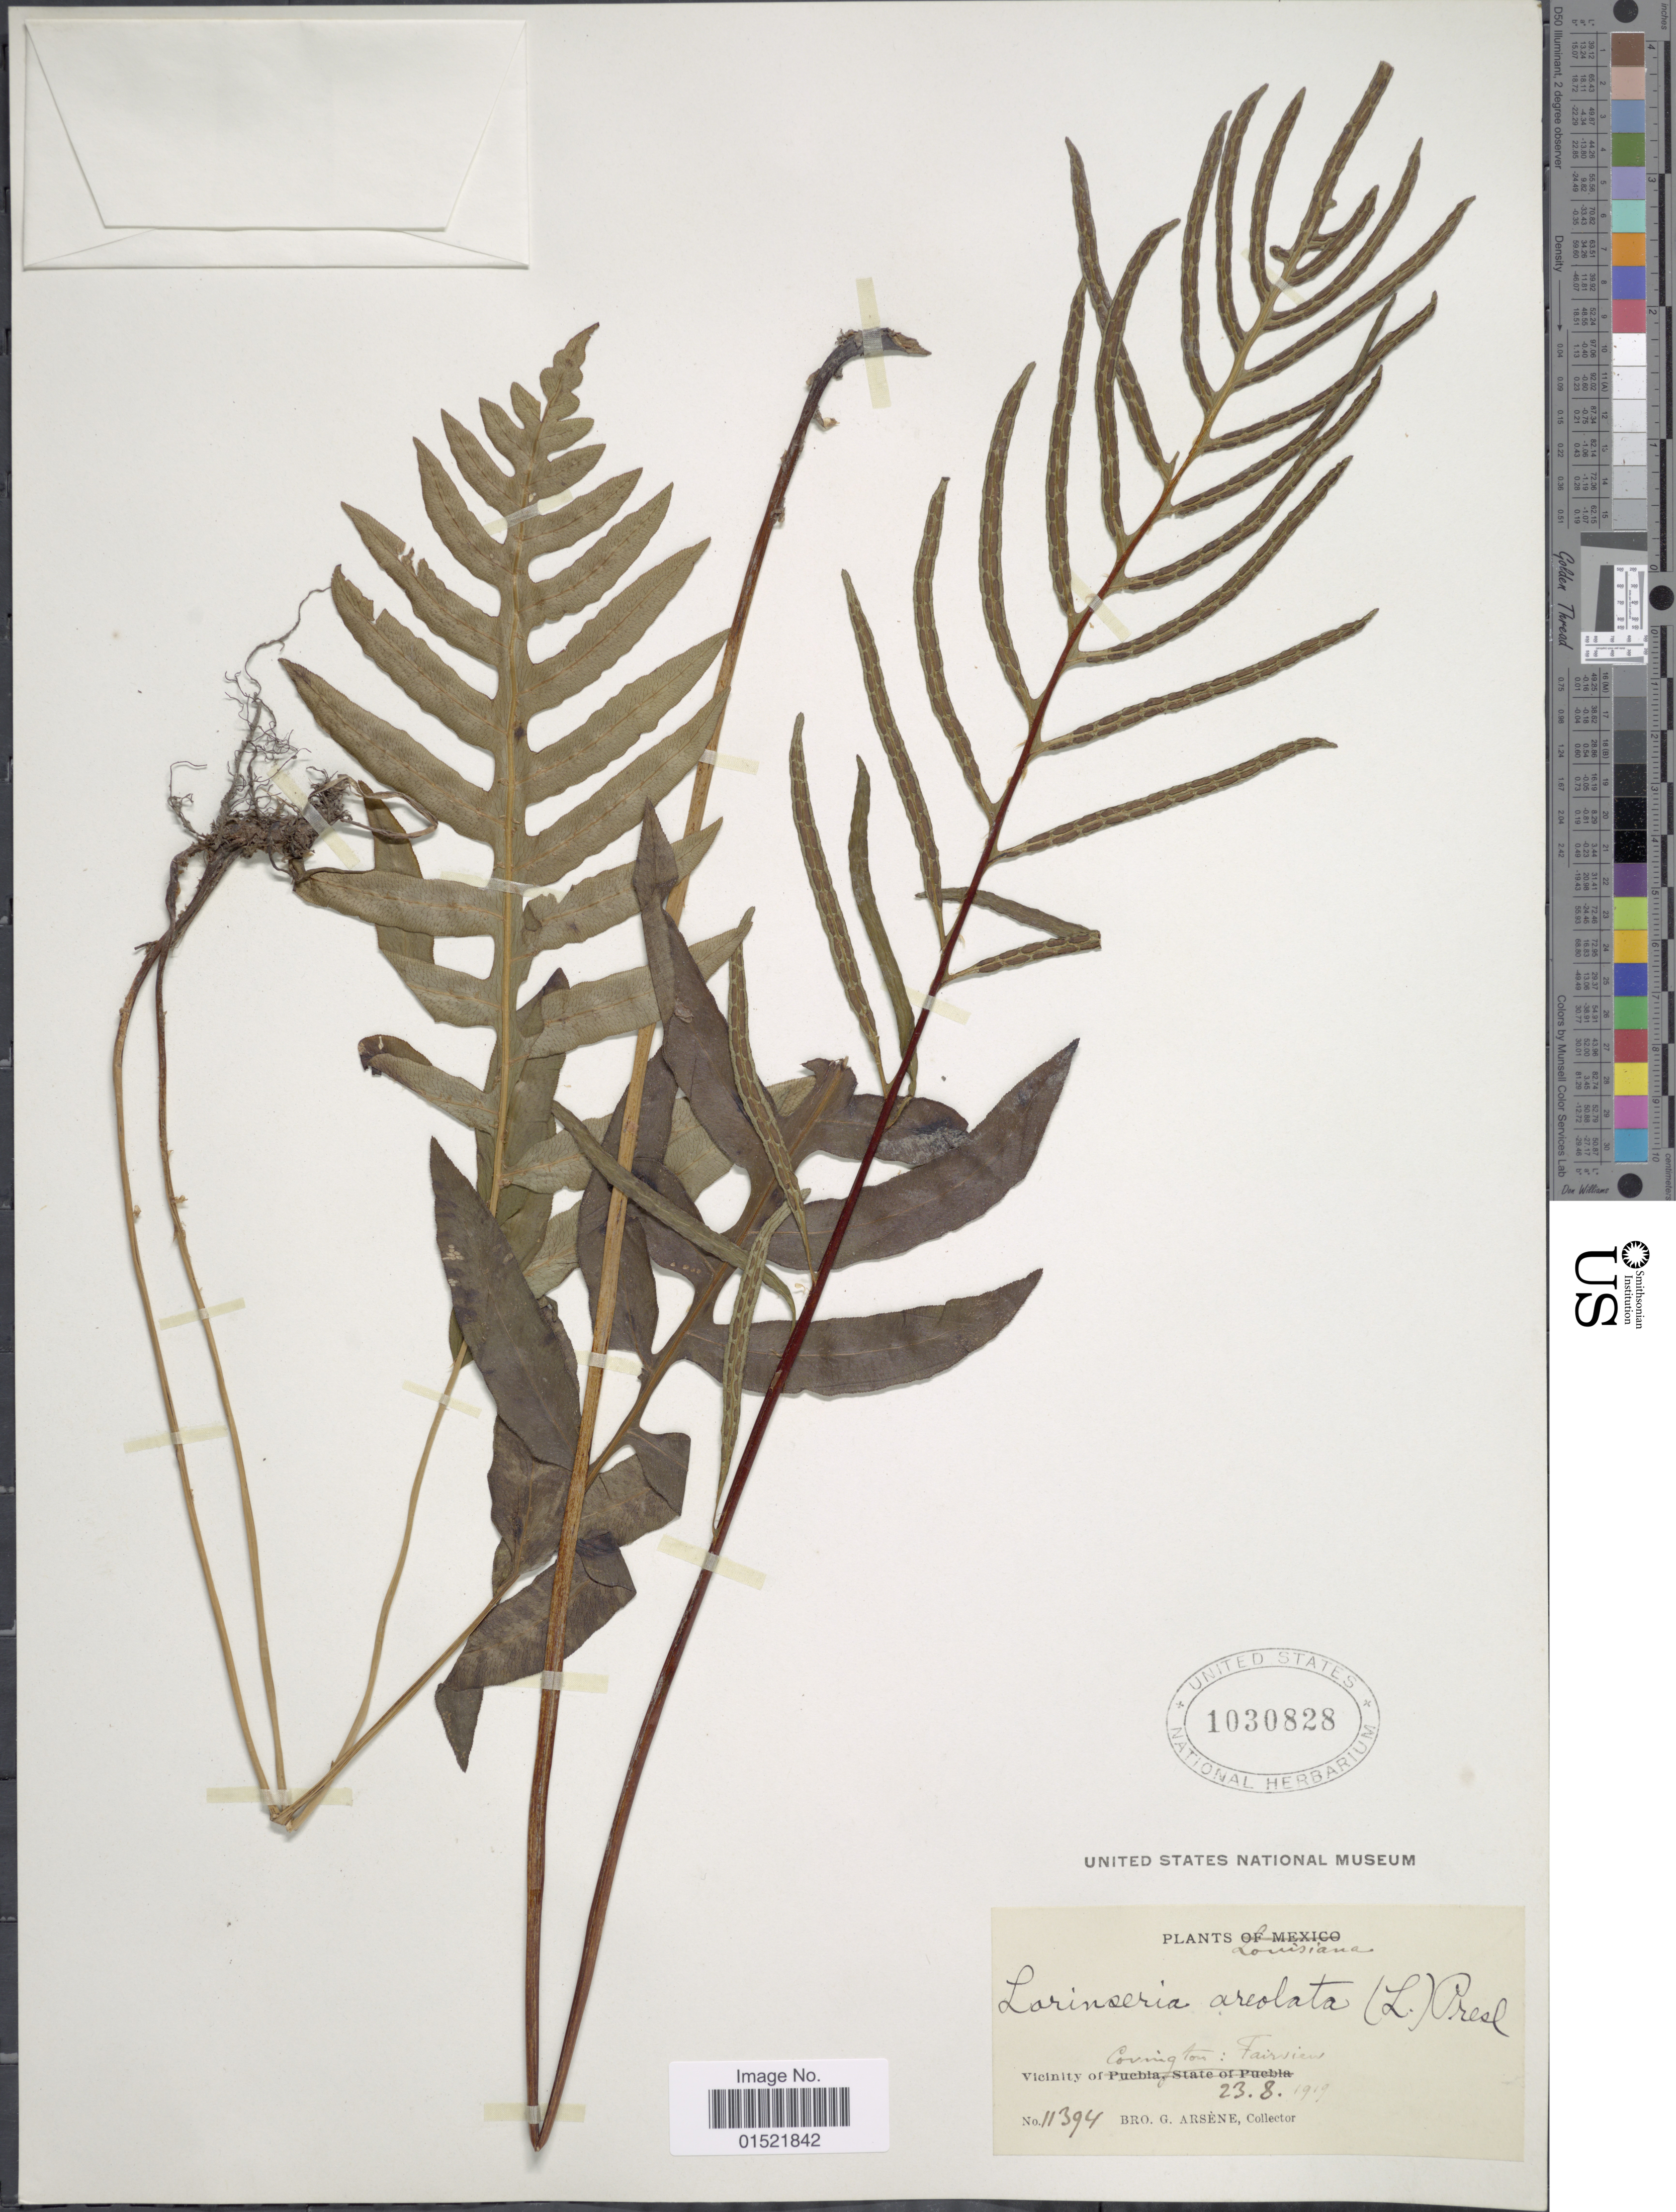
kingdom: Plantae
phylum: Tracheophyta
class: Polypodiopsida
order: Polypodiales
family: Blechnaceae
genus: Woodwardia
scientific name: Woodwardia areolata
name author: (L.) T. Moore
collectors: Bro. G. Arsène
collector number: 11394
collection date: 1919-08-23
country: United States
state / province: Louisiana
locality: Vicinity of Covington, Fairview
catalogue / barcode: US 1030828